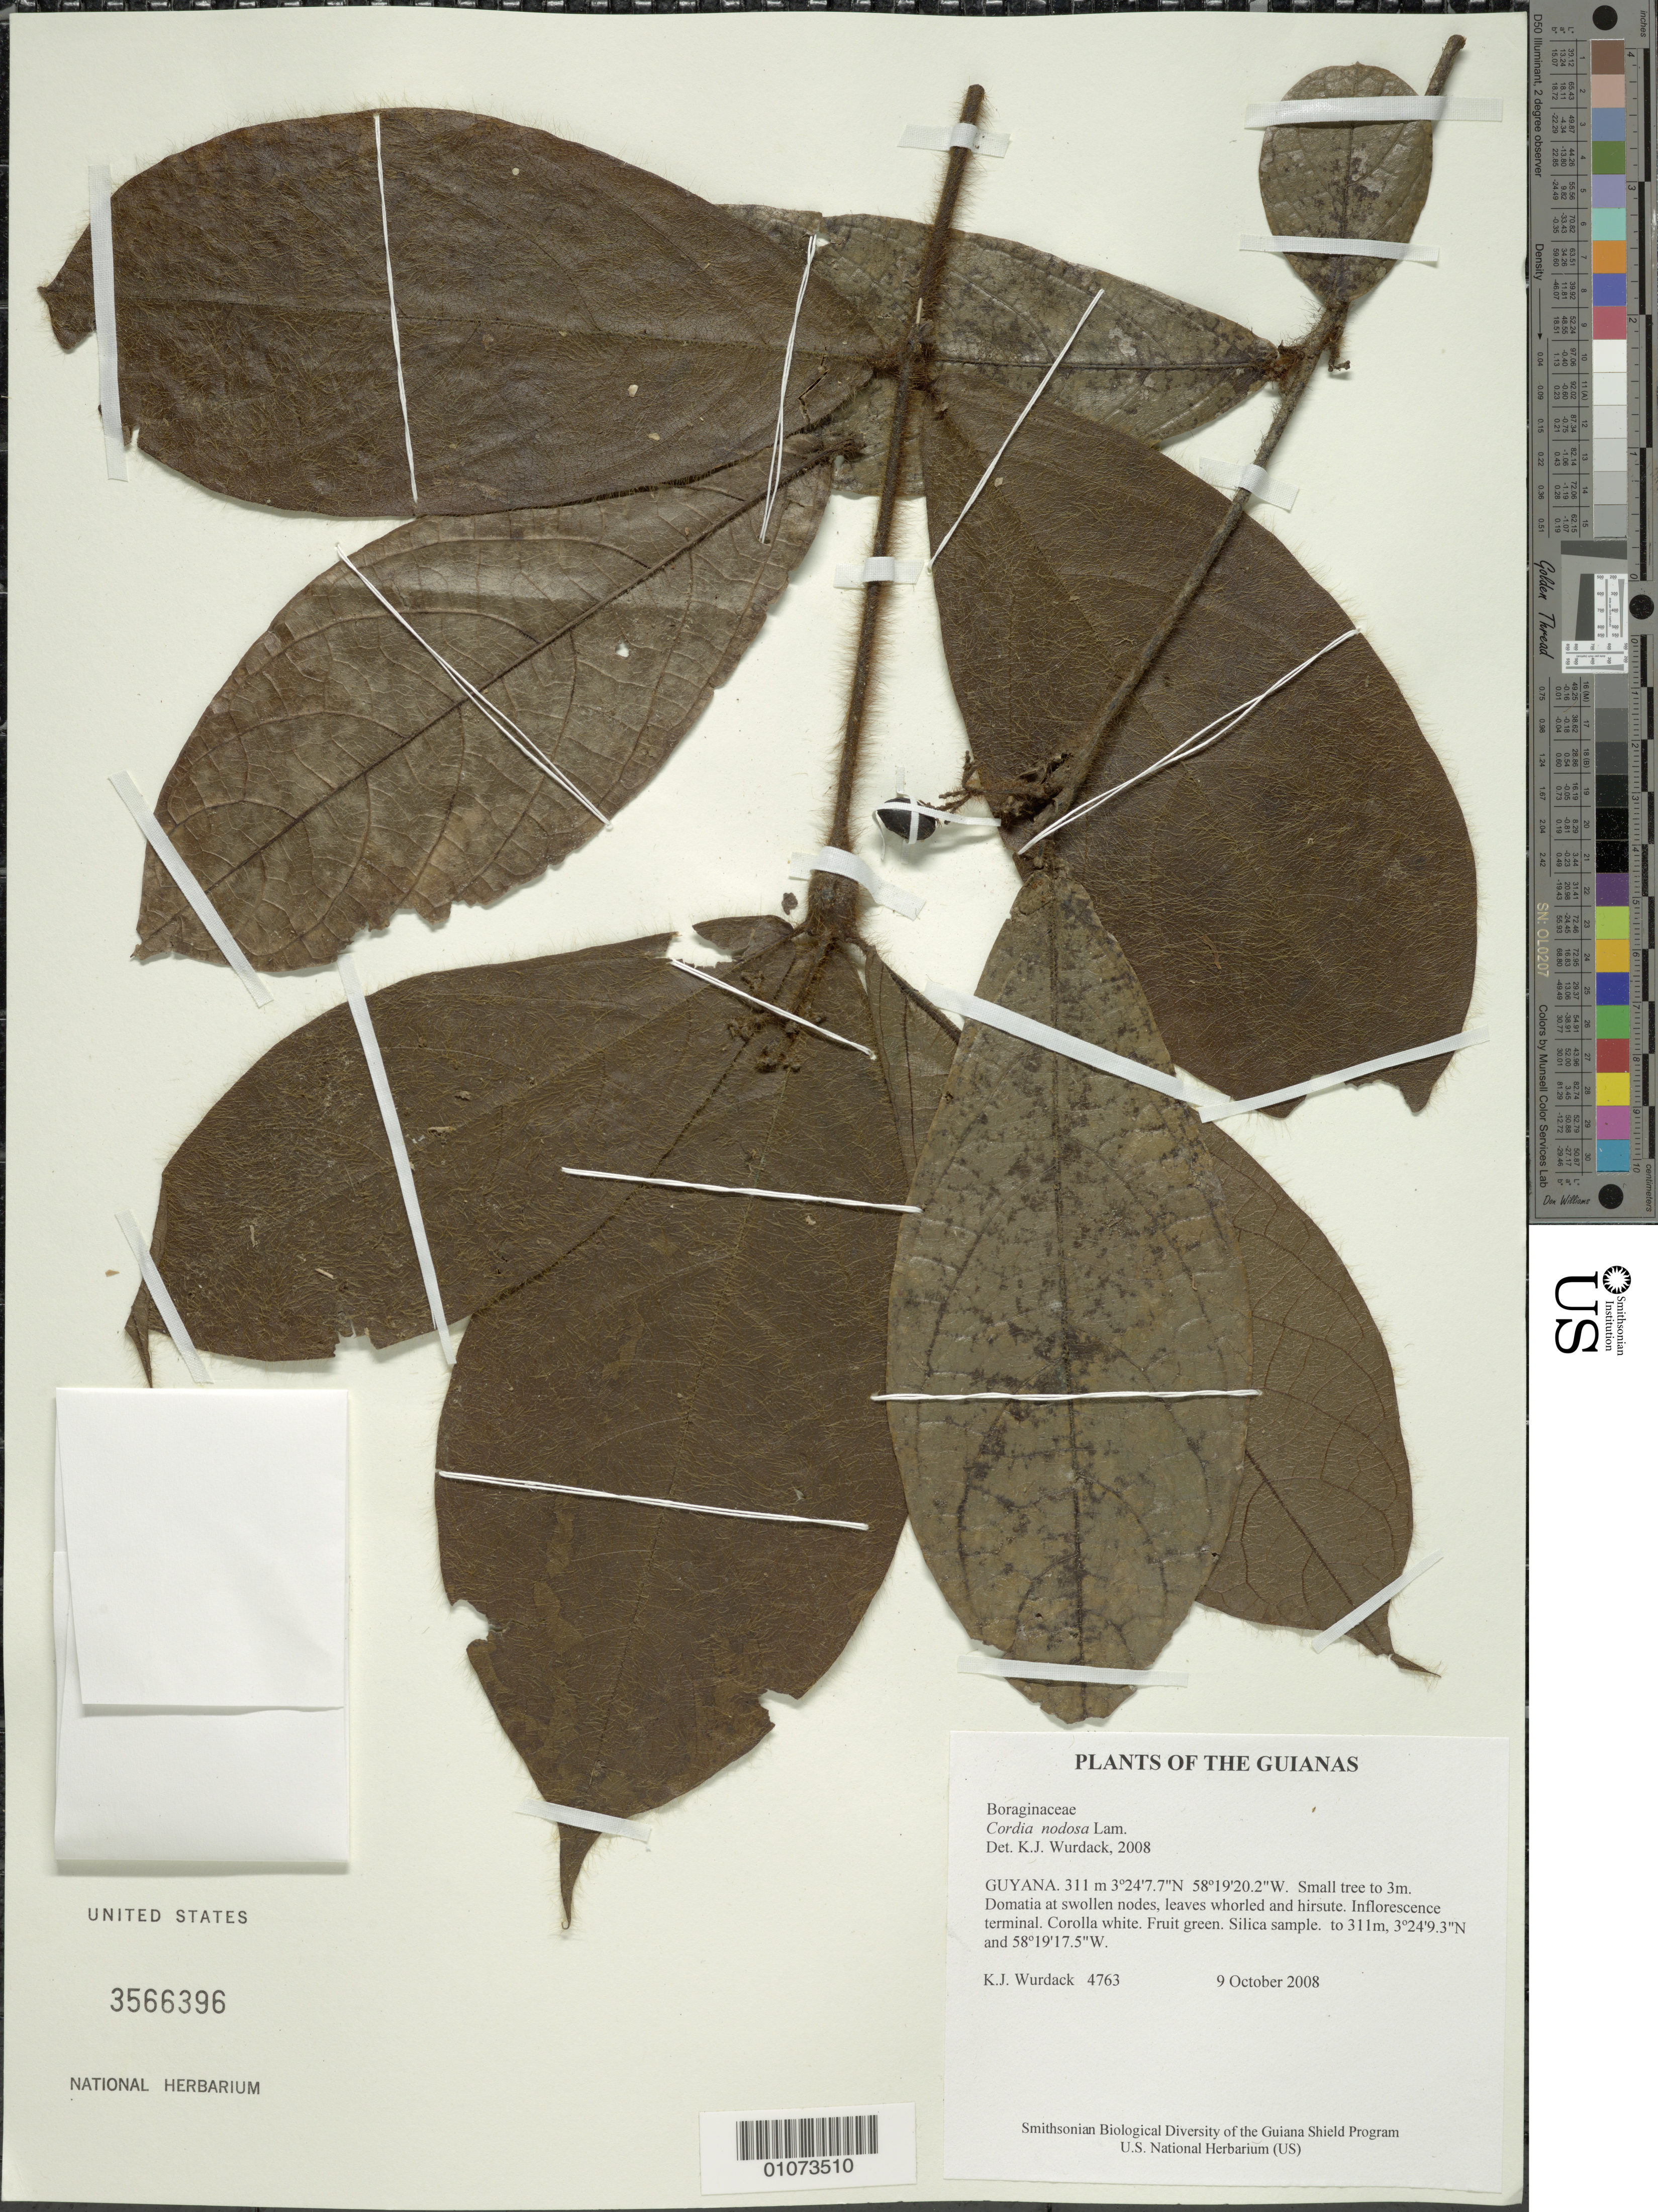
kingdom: Plantae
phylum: Tracheophyta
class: Magnoliopsida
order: Boraginales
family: Cordiaceae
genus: Cordia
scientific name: Cordia nodosa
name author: Lam.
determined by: Wurdack, Kenneth J., (US), Smithsonian Institution - National Museum of Natural History (UNITED STATES)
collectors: K. Wurdack, K. M. Redden, A. Rodriguez, C. Perry, P. Ragnauth, N. John & E. Joseph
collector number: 4763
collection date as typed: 9 October 2008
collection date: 2008-10-09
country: Guyana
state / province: U. Takutu-U. Essequibo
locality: CI concession. Line 9. Mid-mountain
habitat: Swartzia, palm dominant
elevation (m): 311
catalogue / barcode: US 3566396